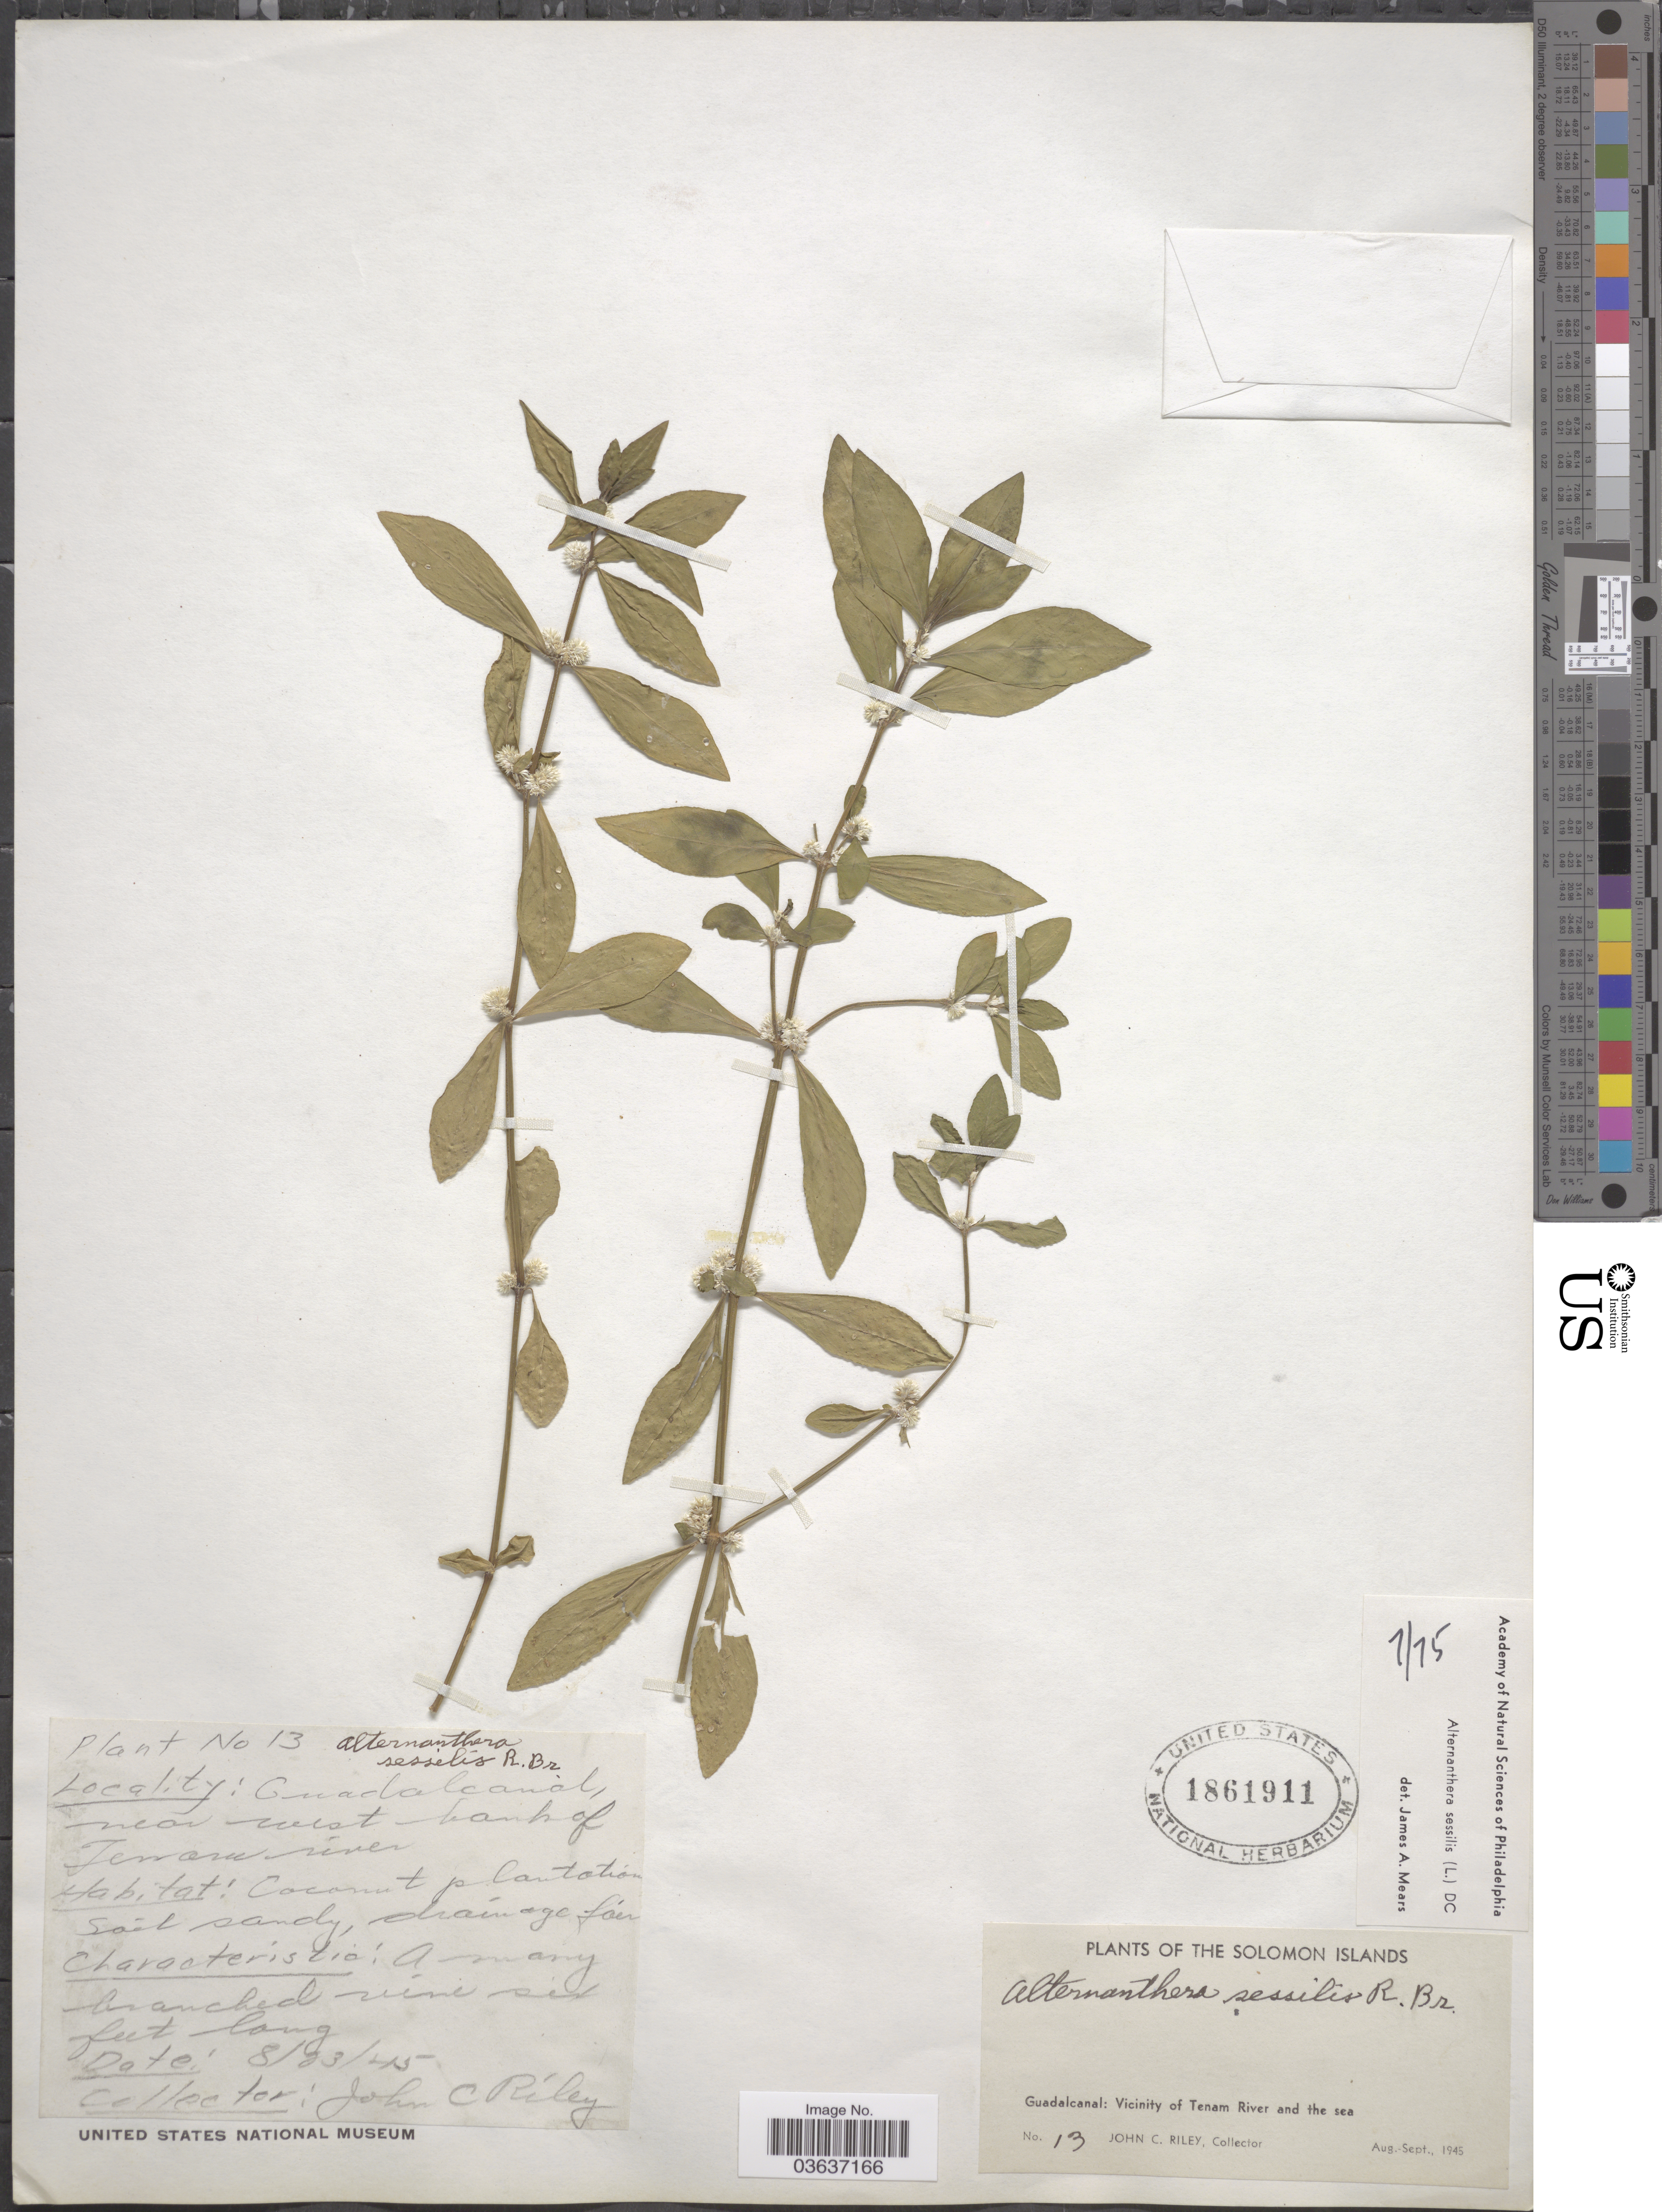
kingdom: Plantae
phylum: Tracheophyta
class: Magnoliopsida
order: Caryophyllales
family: Amaranthaceae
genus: Alternanthera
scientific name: Alternanthera sessilis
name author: (L.) DC.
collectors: J. C. Riley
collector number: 13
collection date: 1945-08-23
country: Solomon Islands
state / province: Solomon Islands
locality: Guadalcanal: Vicinity of Tenam River and the sea. Near west bank of Tenam river. Coconut plantation.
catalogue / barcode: US 1861911